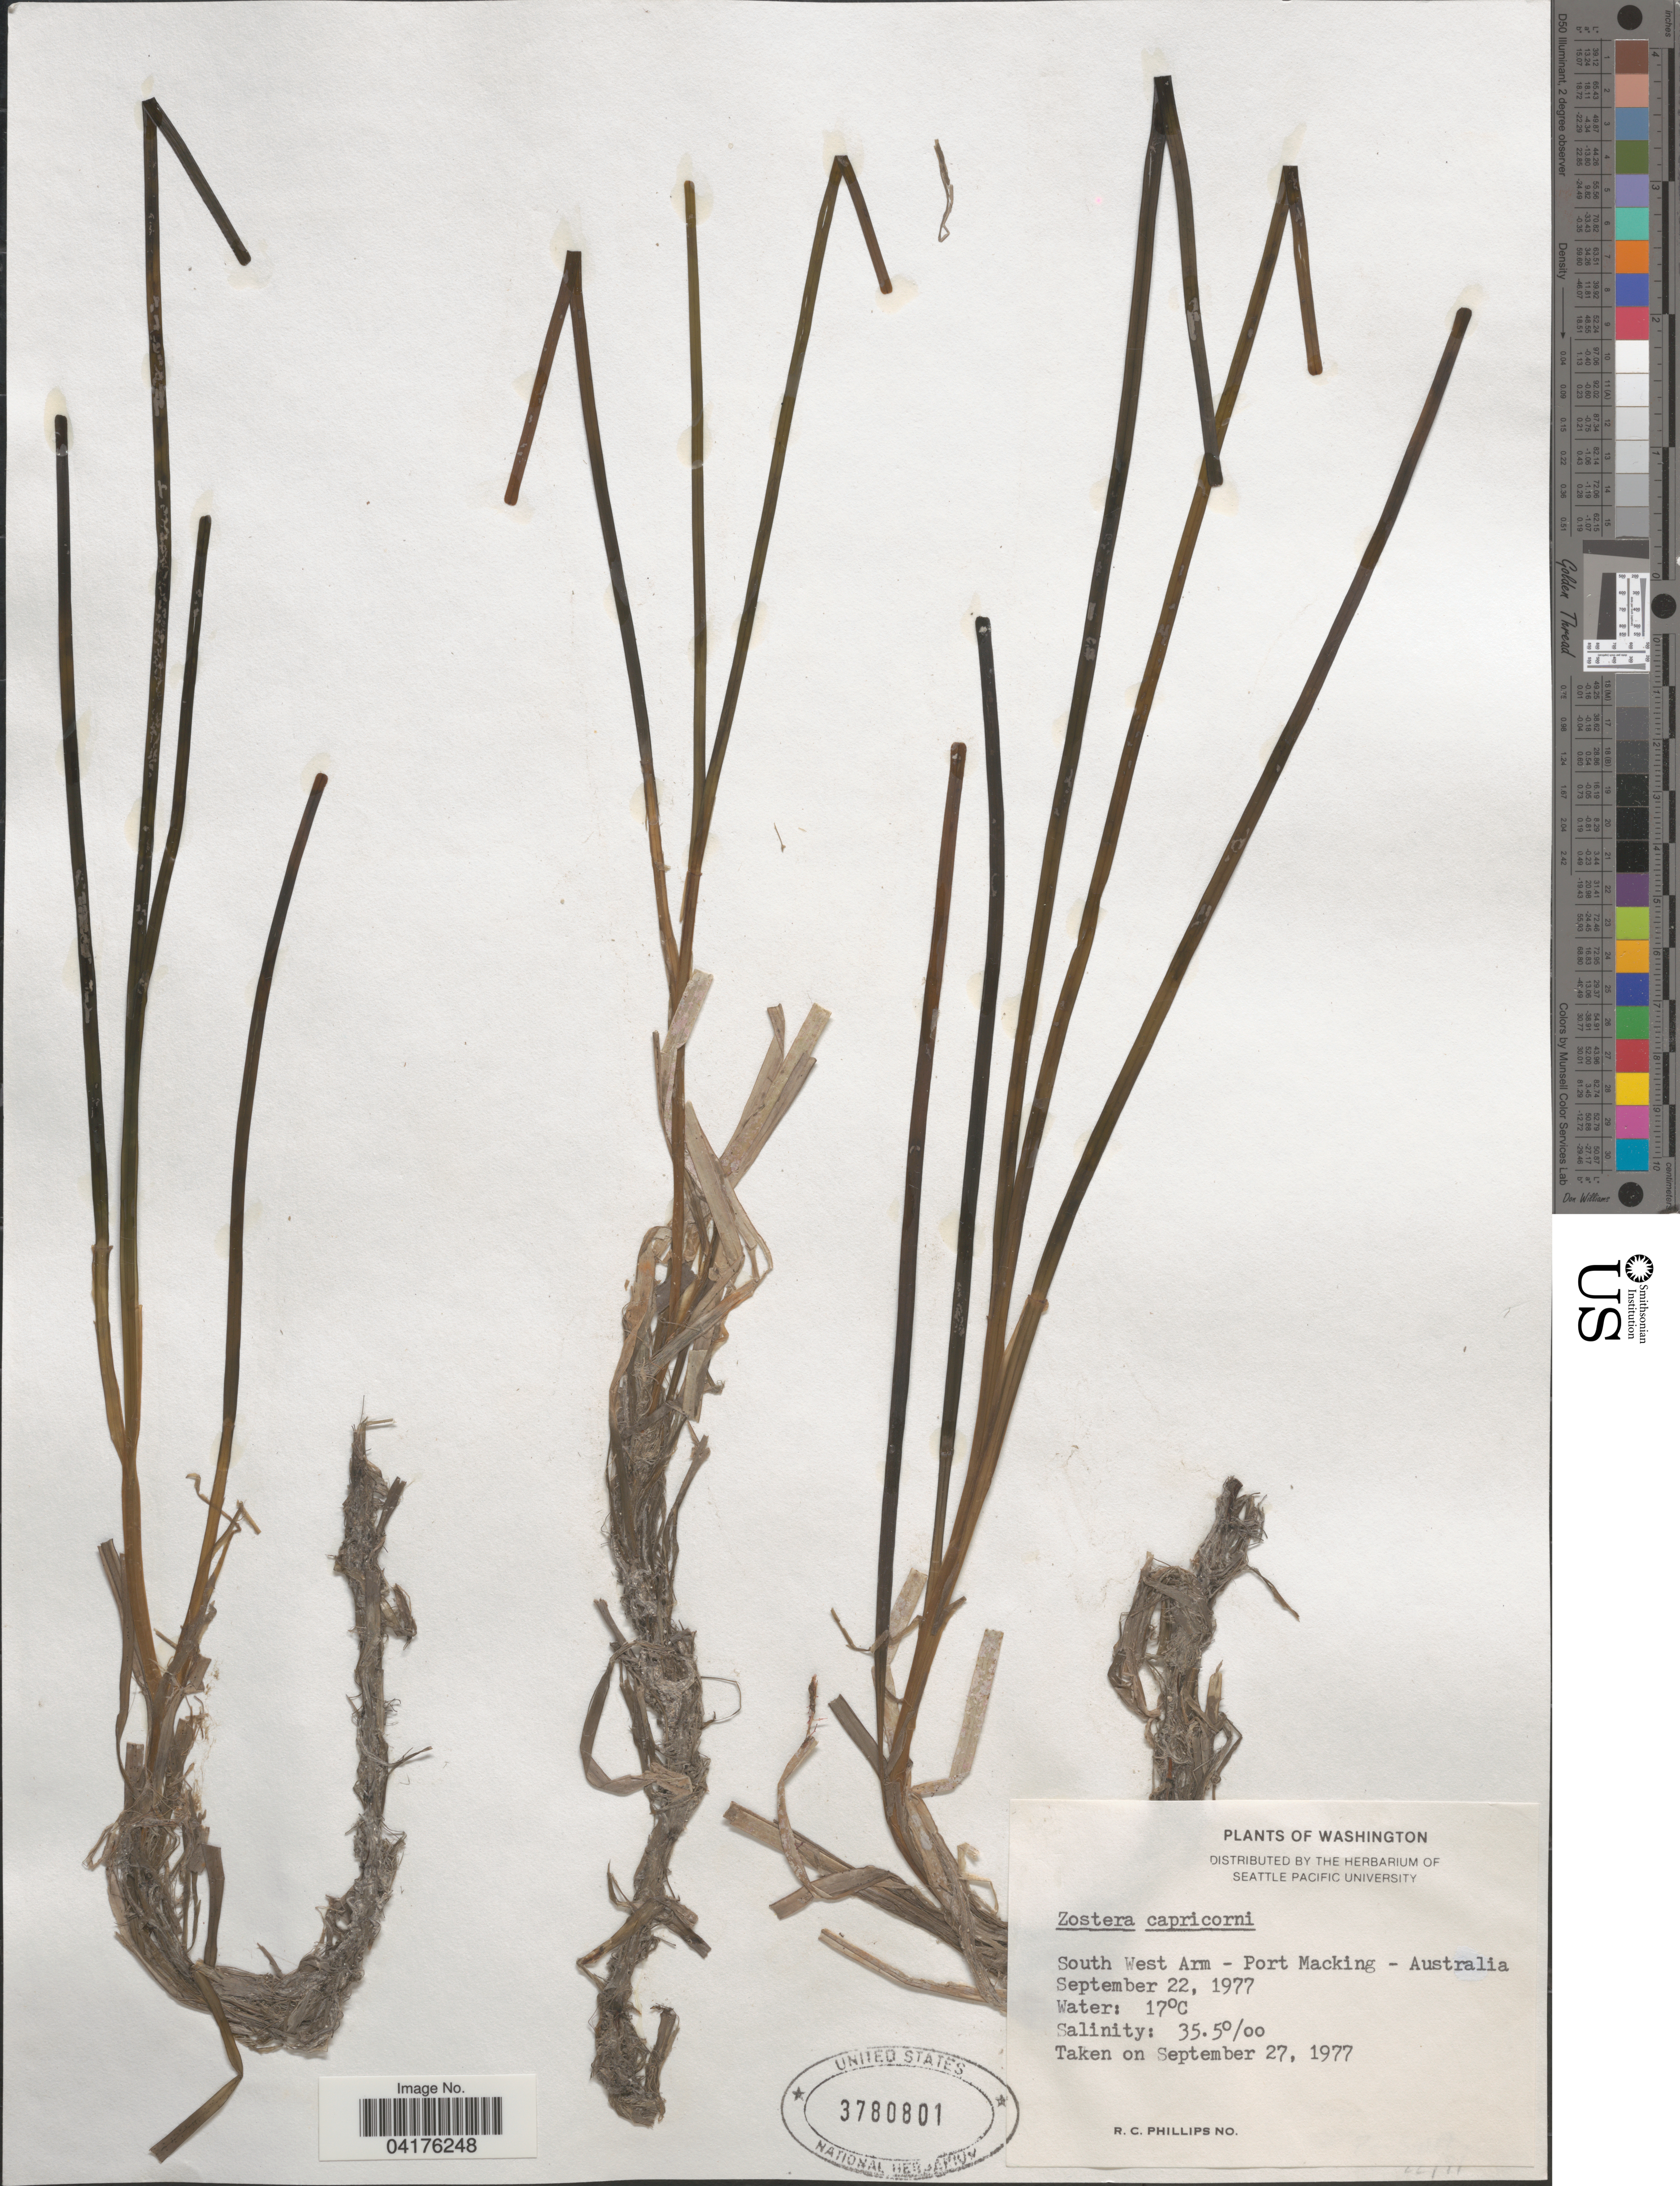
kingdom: Plantae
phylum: Tracheophyta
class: Liliopsida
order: Alismatales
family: Zosteraceae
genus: Zostera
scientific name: Zostera capricorni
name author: Asch.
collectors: R. C. Phillips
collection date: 1977-09-27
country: Australia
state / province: New South Wales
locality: South West Arm - Port Macking [= Port Hacking].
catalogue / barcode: US 3780801